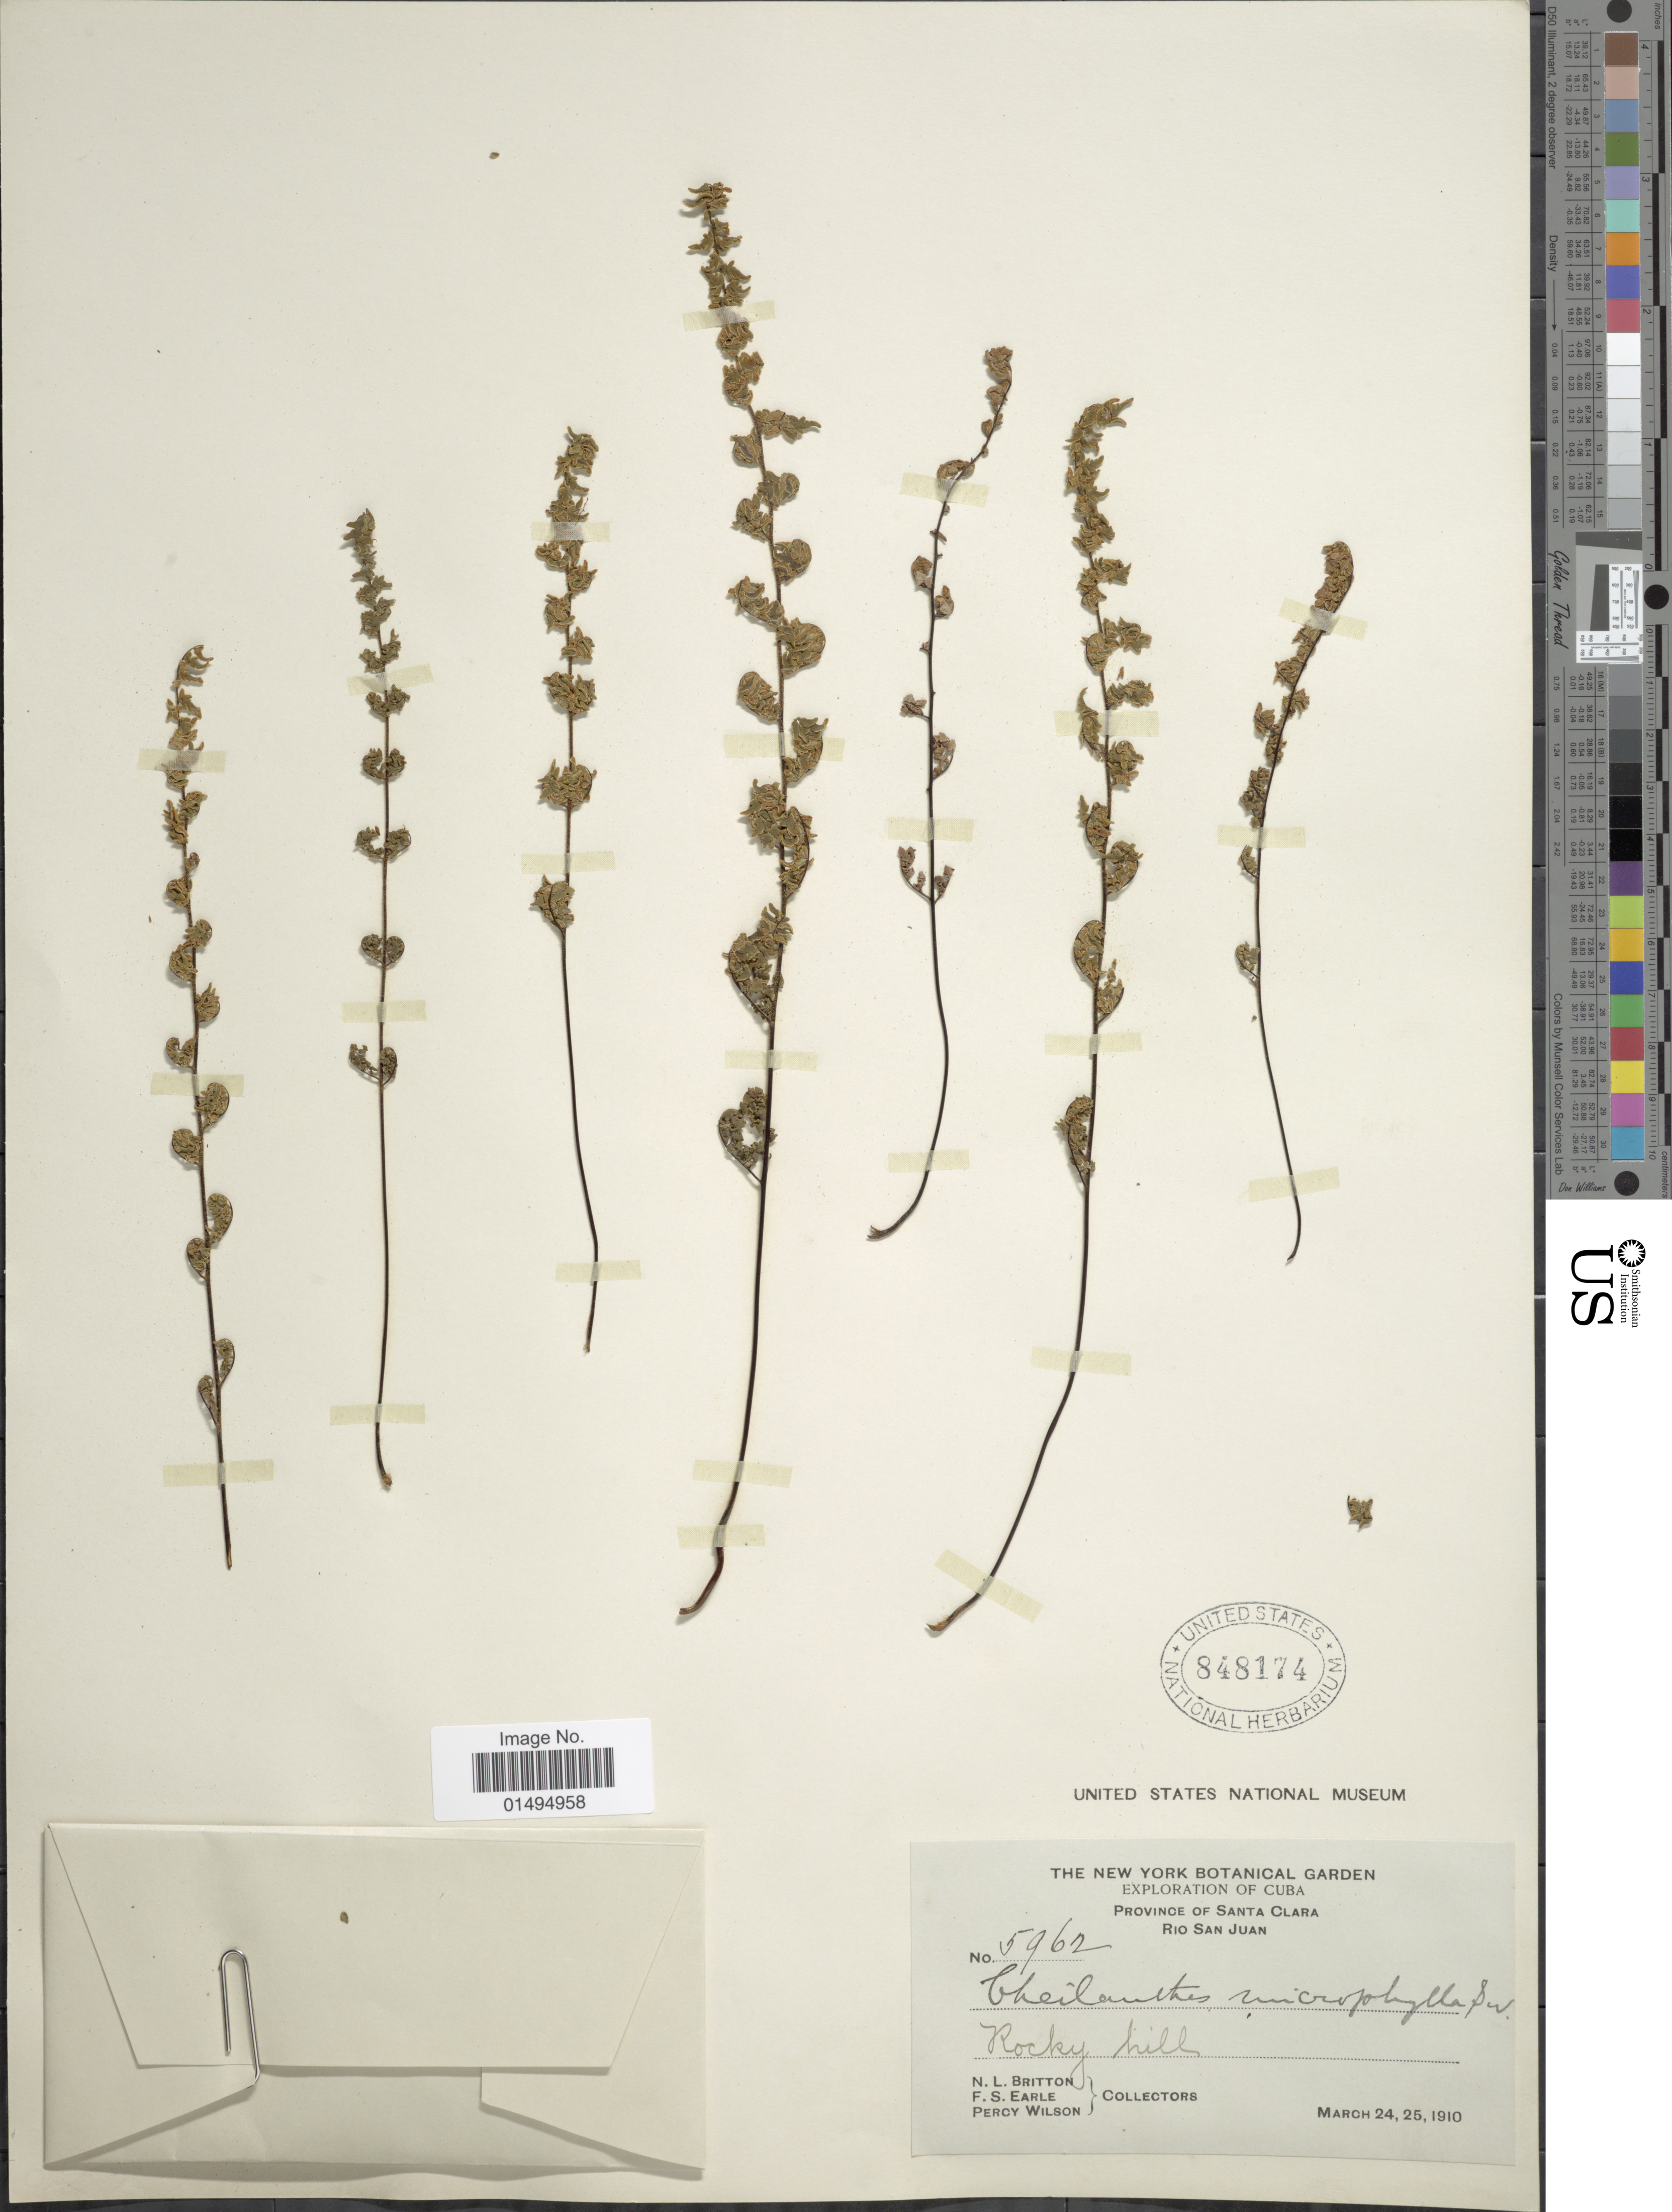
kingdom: Plantae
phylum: Tracheophyta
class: Polypodiopsida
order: Polypodiales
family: Pteridaceae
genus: Myriopteris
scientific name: Myriopteris microphylla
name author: (Sw.) Grusz & Windham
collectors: N. Britton, F. S. Earle & P. Wilson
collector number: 5962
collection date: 1910-03-24/1910-03-25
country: Cuba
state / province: Las Villas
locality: Province of Santa Clara, Rio San Juan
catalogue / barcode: US 848174